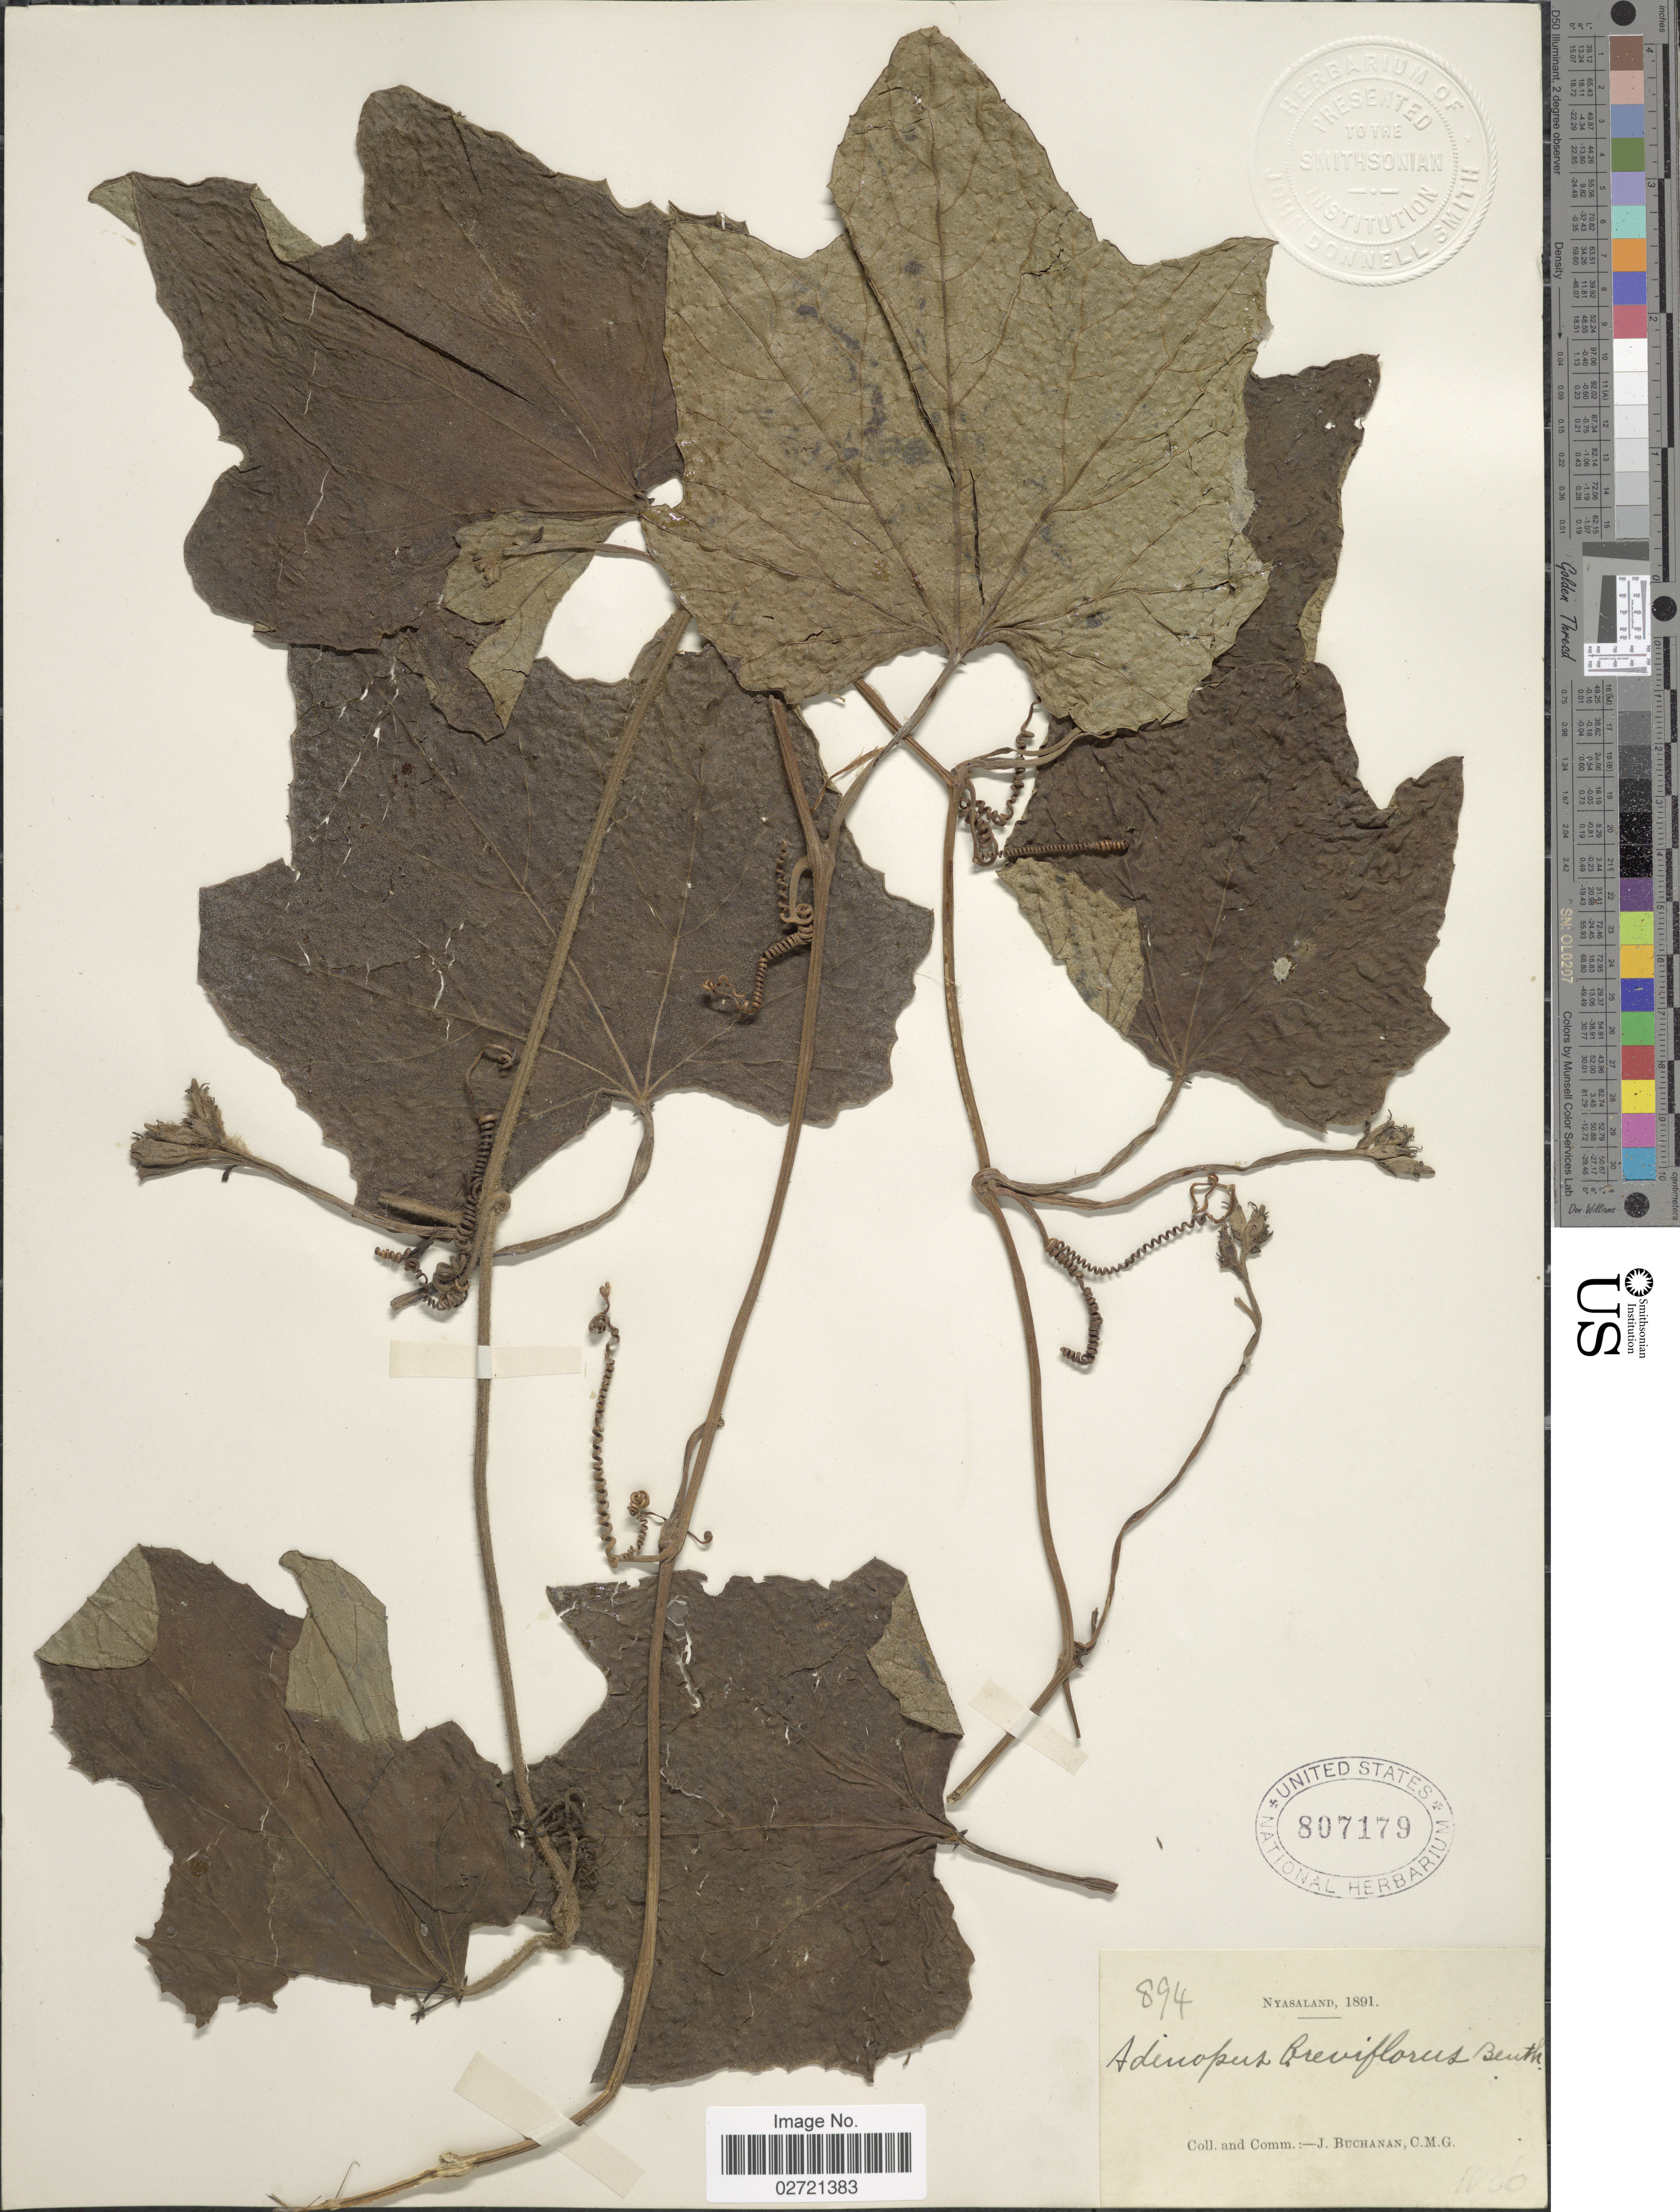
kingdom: Plantae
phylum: Tracheophyta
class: Magnoliopsida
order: Cucurbitales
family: Cucurbitaceae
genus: Lagenaria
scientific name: Lagenaria breviflora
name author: (Benth.) Roberty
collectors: J. Buchanan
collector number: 894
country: Malawi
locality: Nyasaland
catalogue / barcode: US 807179